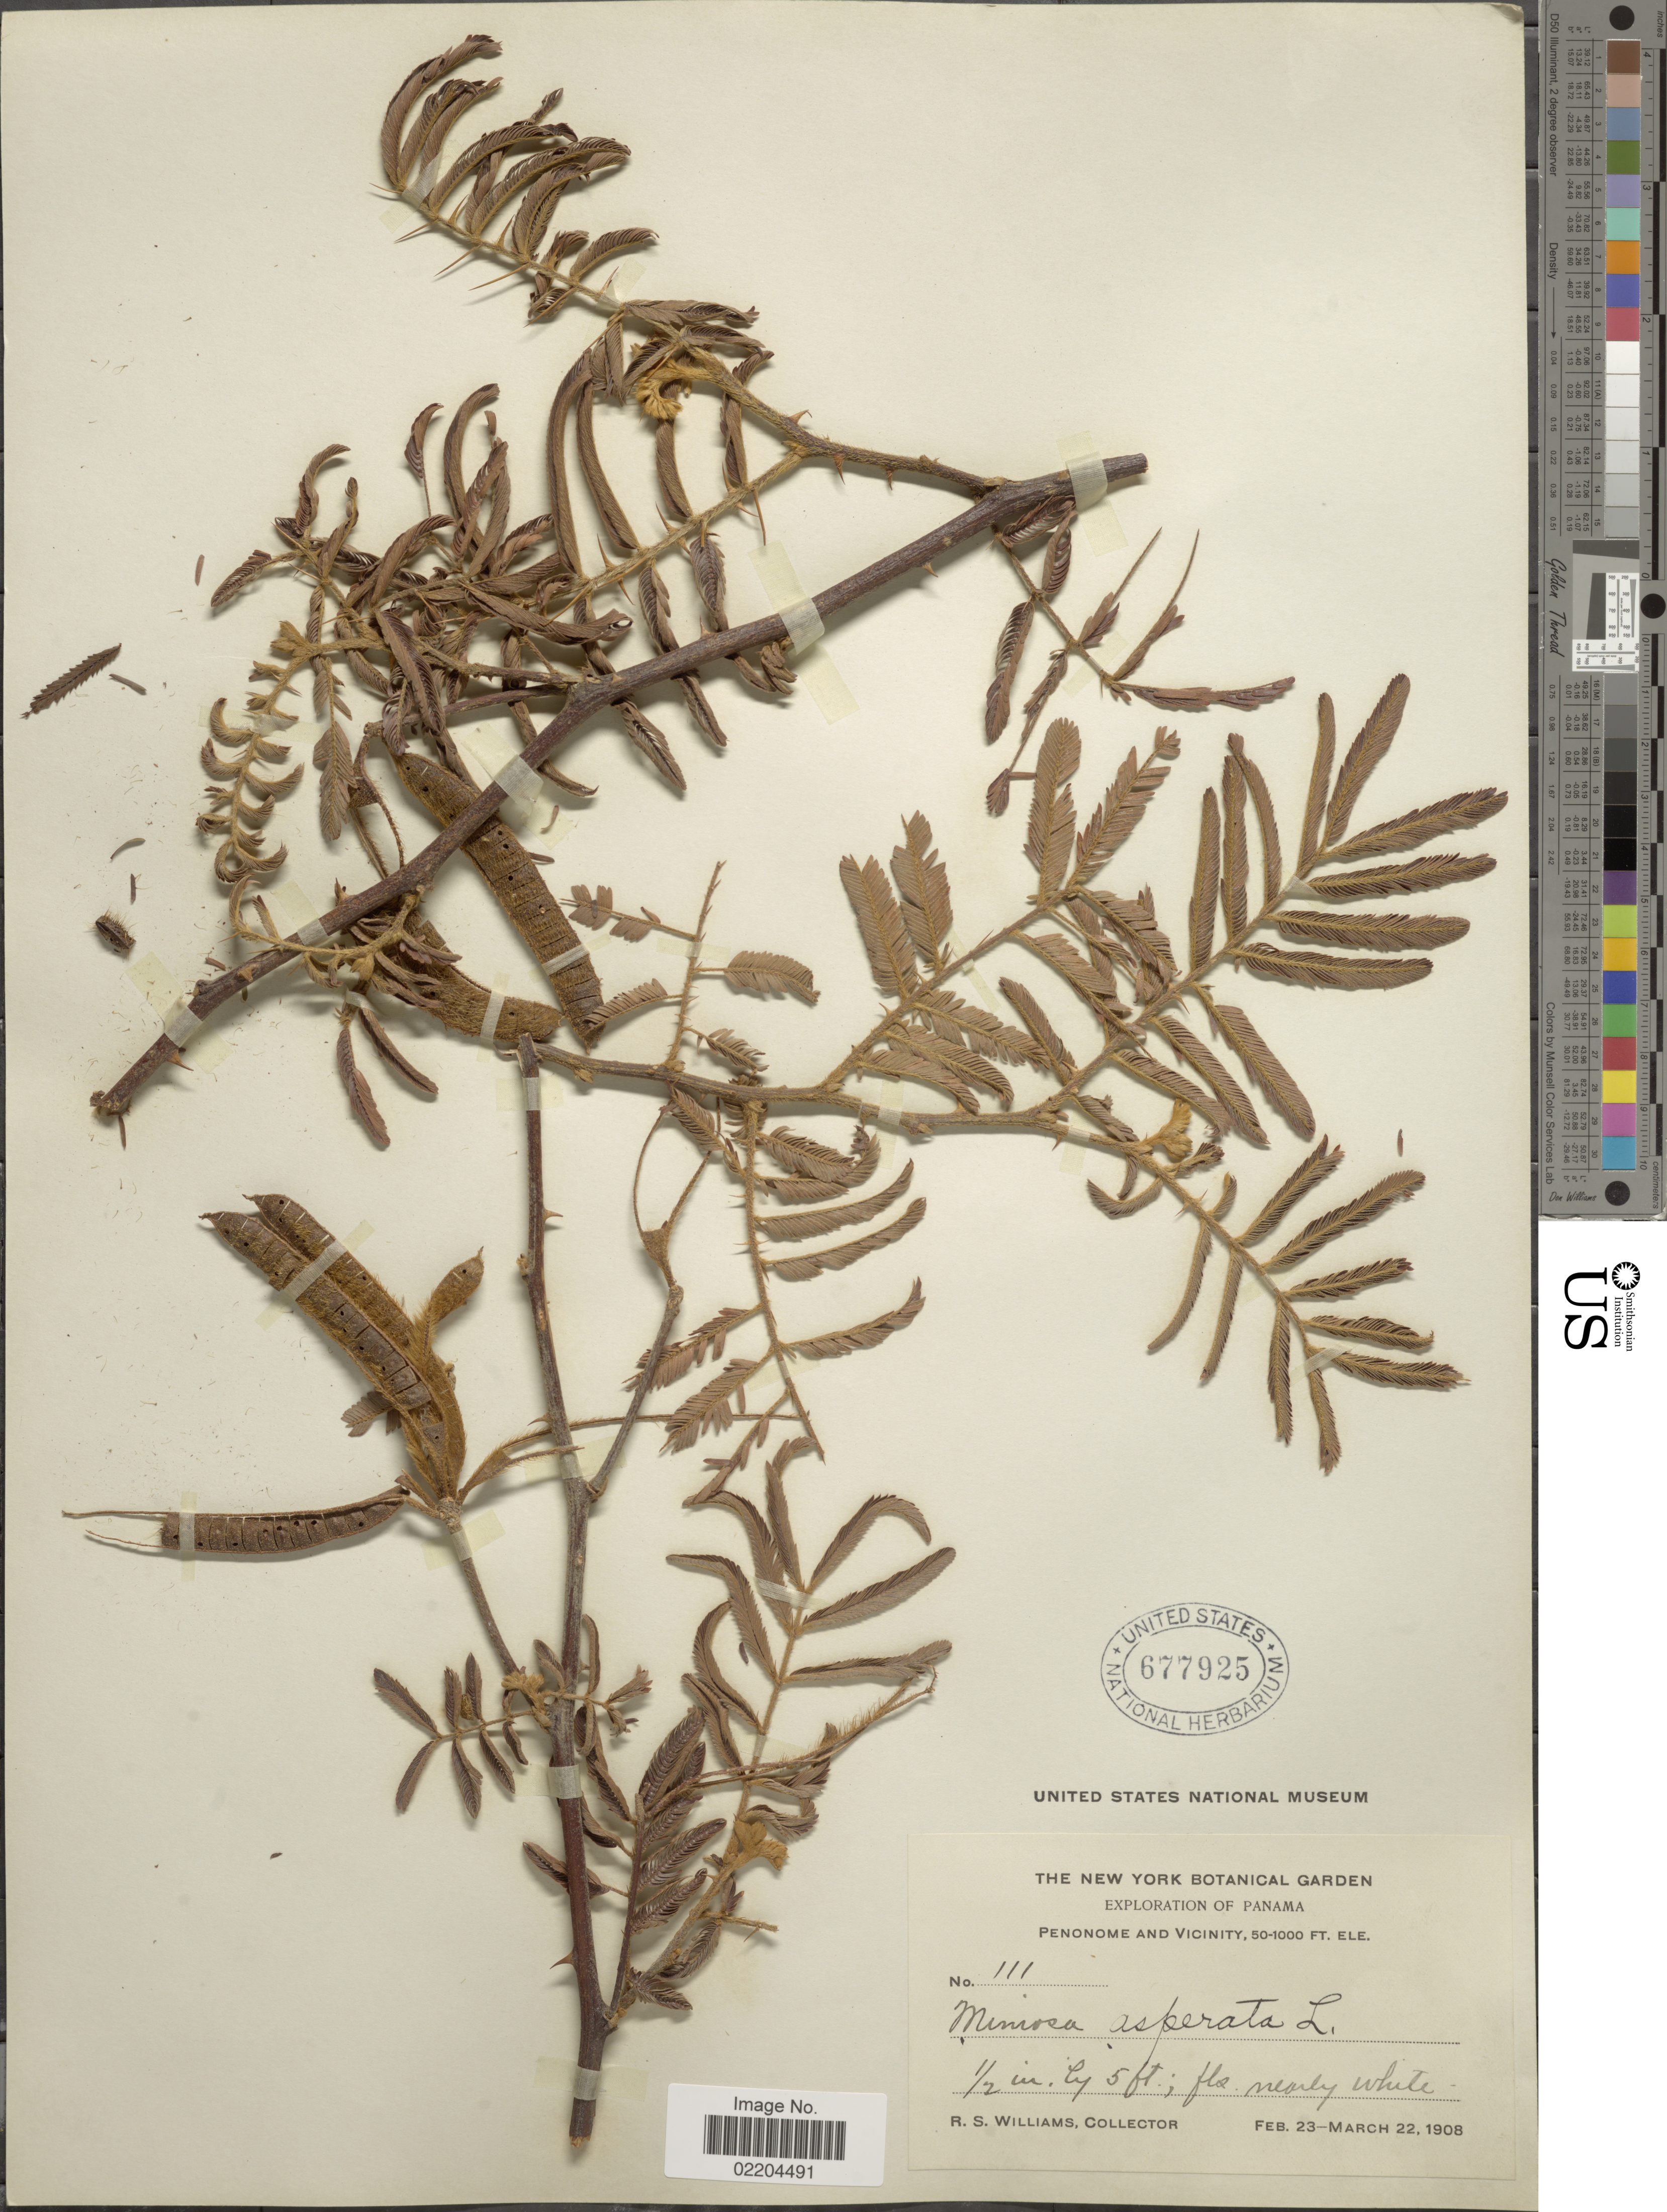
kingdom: Plantae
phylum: Tracheophyta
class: Magnoliopsida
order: Fabales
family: Fabaceae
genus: Mimosa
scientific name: Mimosa pigra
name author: L.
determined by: Strong, Mark T., (BOT), Smithsonian Institution - National Museum of Natural History (UNITED STATES)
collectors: R. S. Williams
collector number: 111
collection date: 1908-02-23/1908-03-22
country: Panama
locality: Penonome and Vicinity.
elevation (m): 15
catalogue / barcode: US 677925